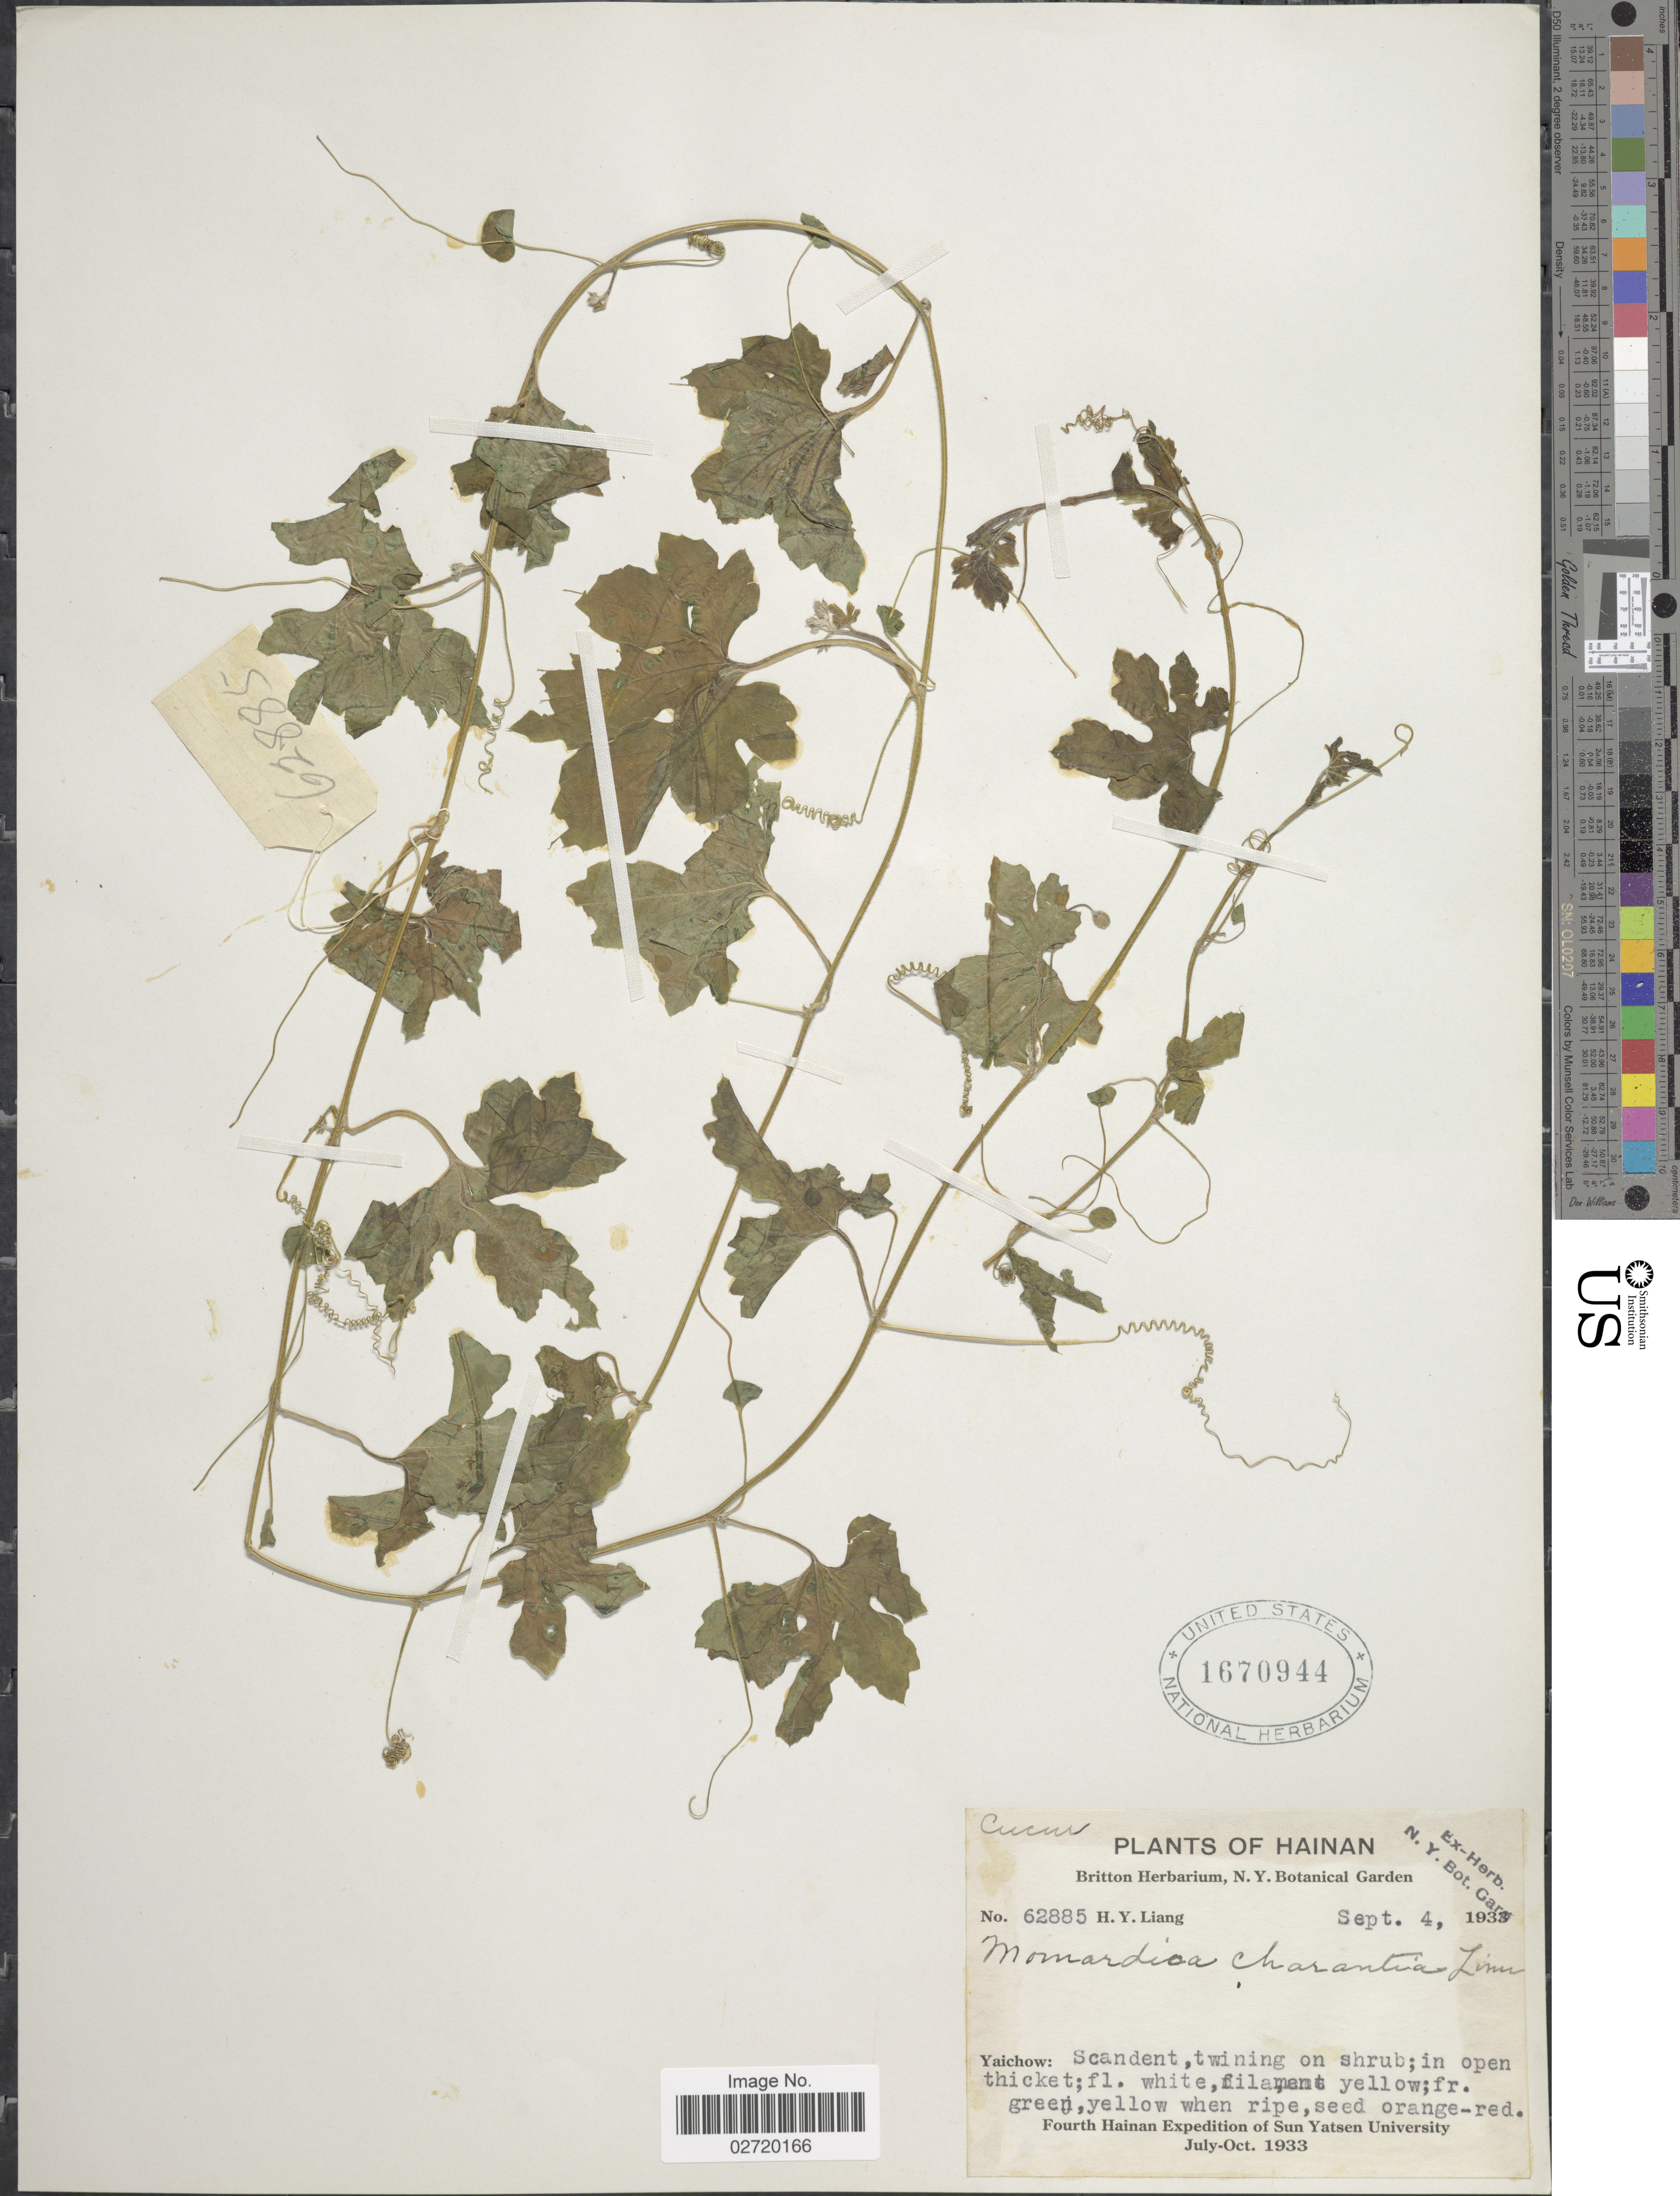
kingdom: Plantae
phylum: Tracheophyta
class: Magnoliopsida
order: Cucurbitales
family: Cucurbitaceae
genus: Momordica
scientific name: Momordica charantia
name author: L.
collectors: H. Y. Liang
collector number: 62885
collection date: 1933-09-04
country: China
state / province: Hainan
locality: Hainan, Yaichow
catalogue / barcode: US 1670944